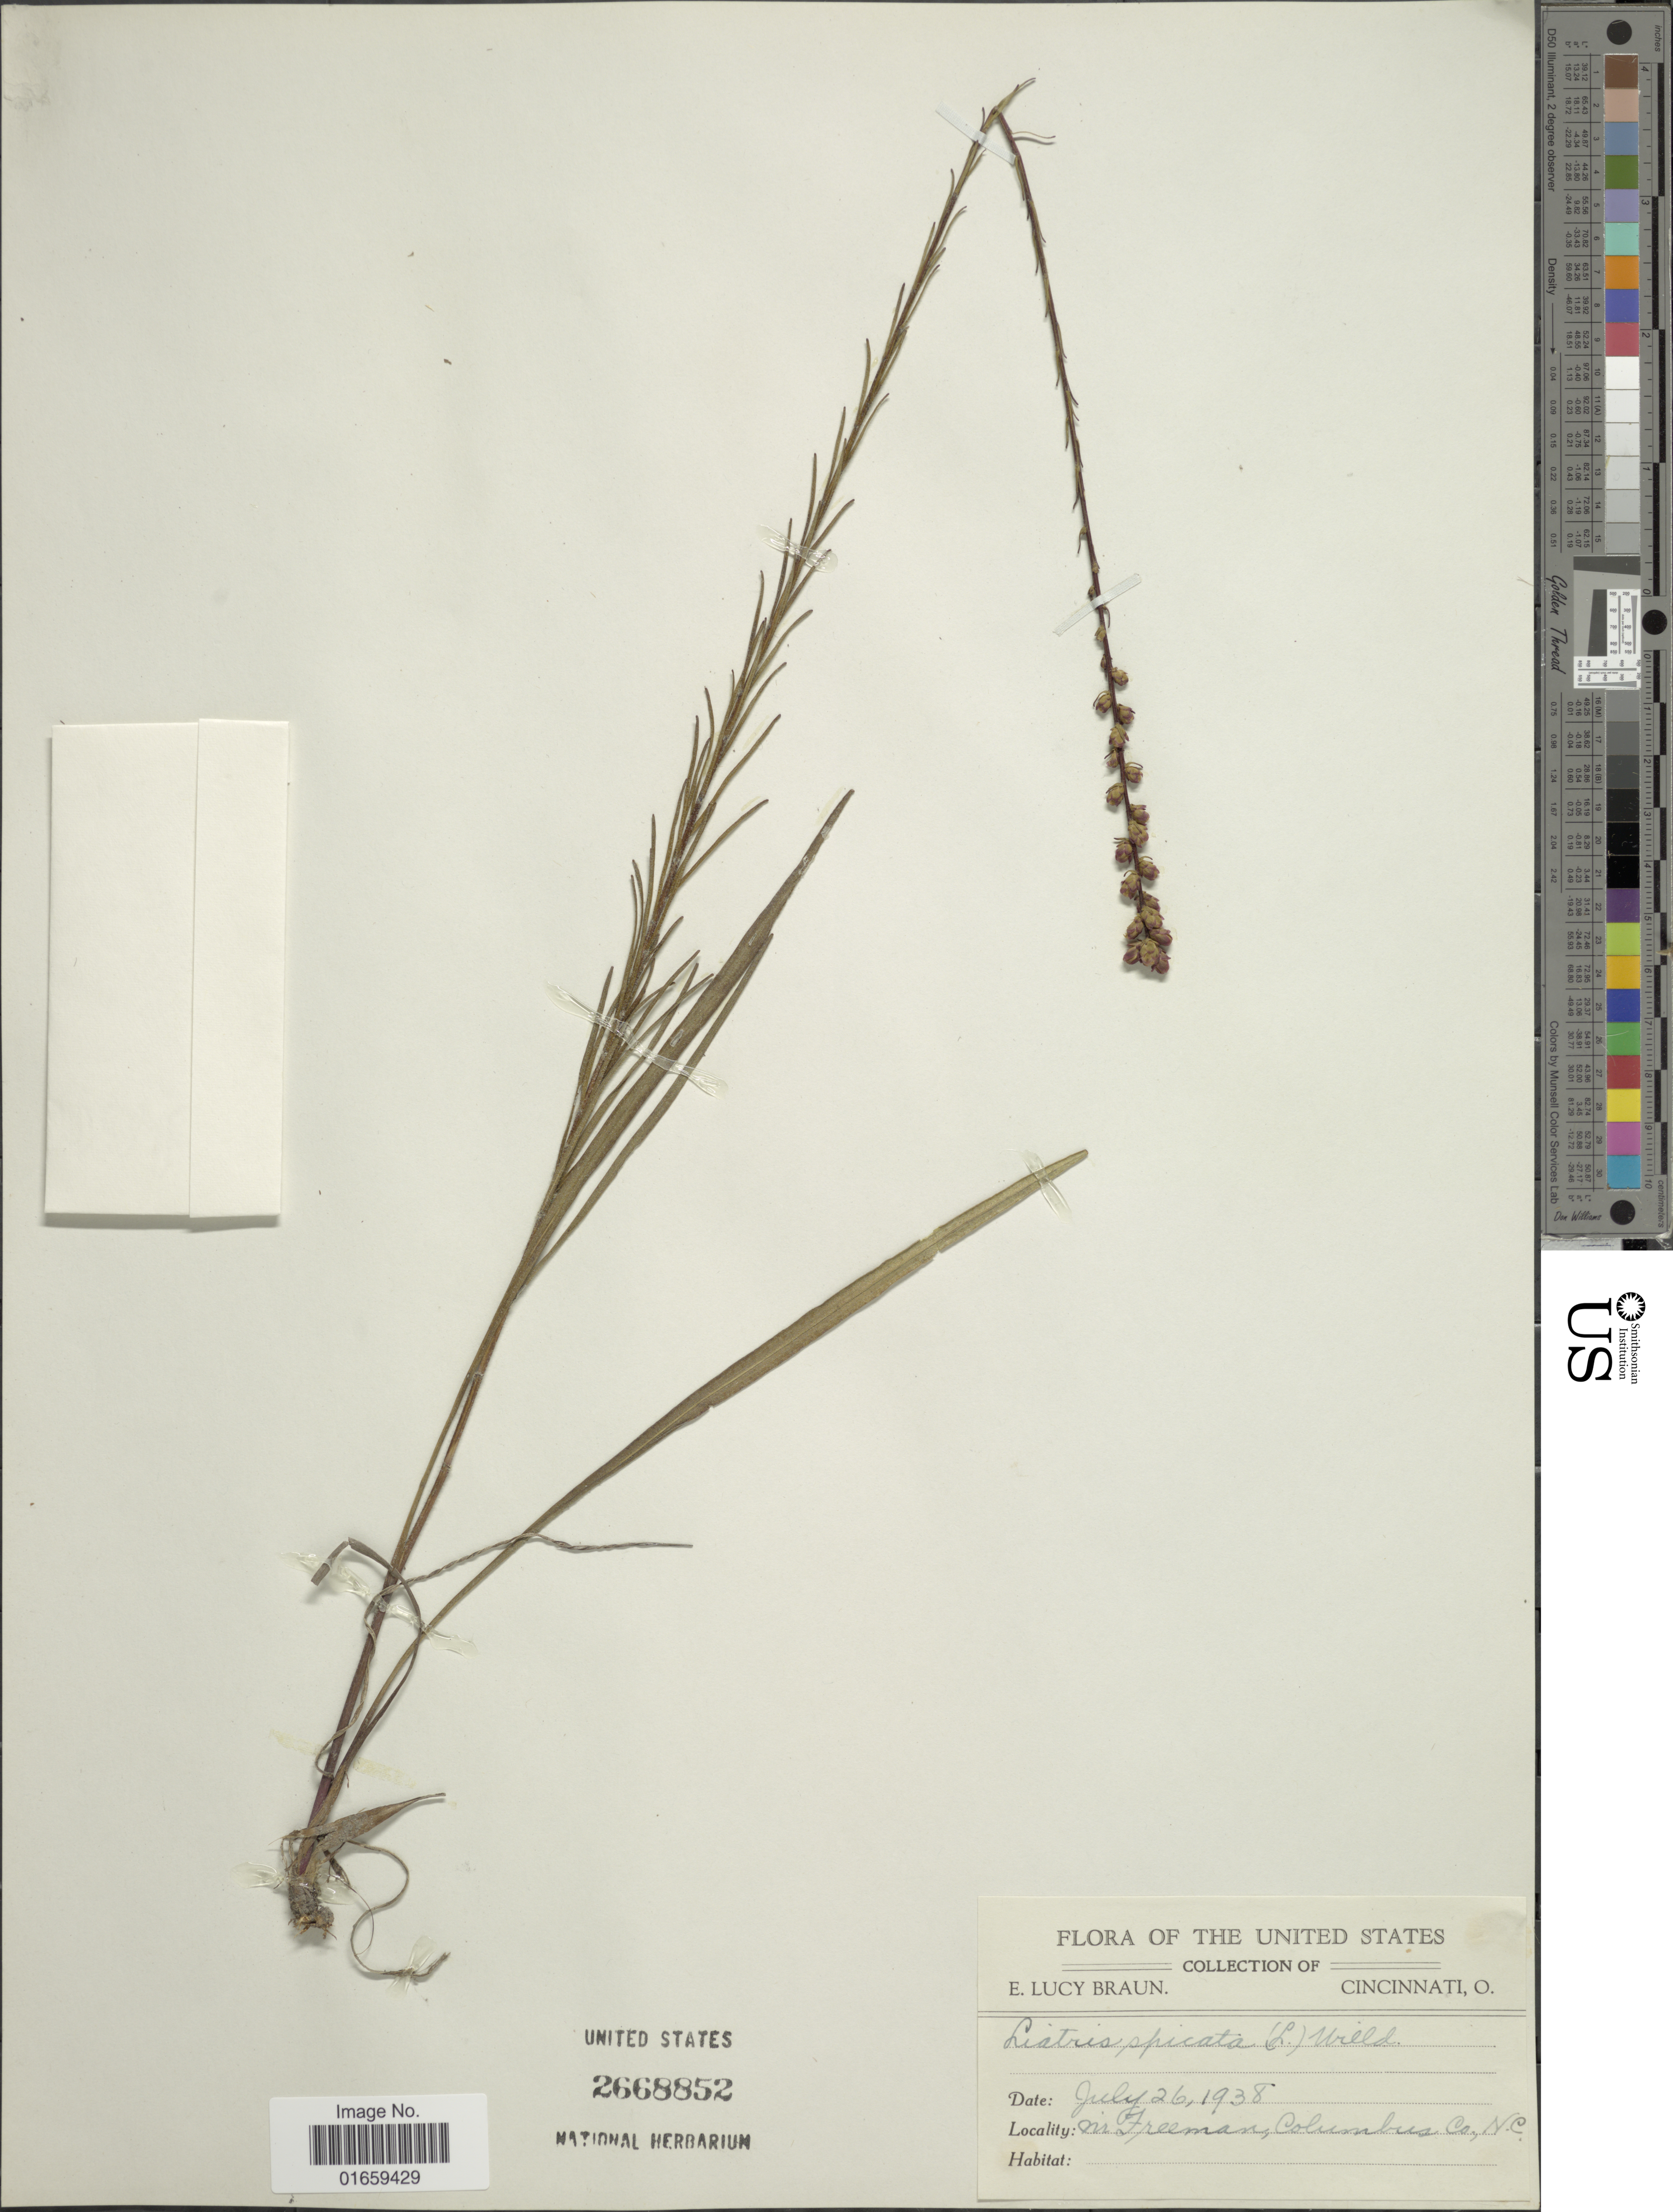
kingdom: Plantae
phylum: Tracheophyta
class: Magnoliopsida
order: Asterales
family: Asteraceae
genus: Liatris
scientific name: Liatris spicata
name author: (L.) Willd.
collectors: E. L. Braun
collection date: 1938-07-26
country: United States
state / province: North Carolina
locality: Nr Freeman, Columbus co.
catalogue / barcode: US 2668852